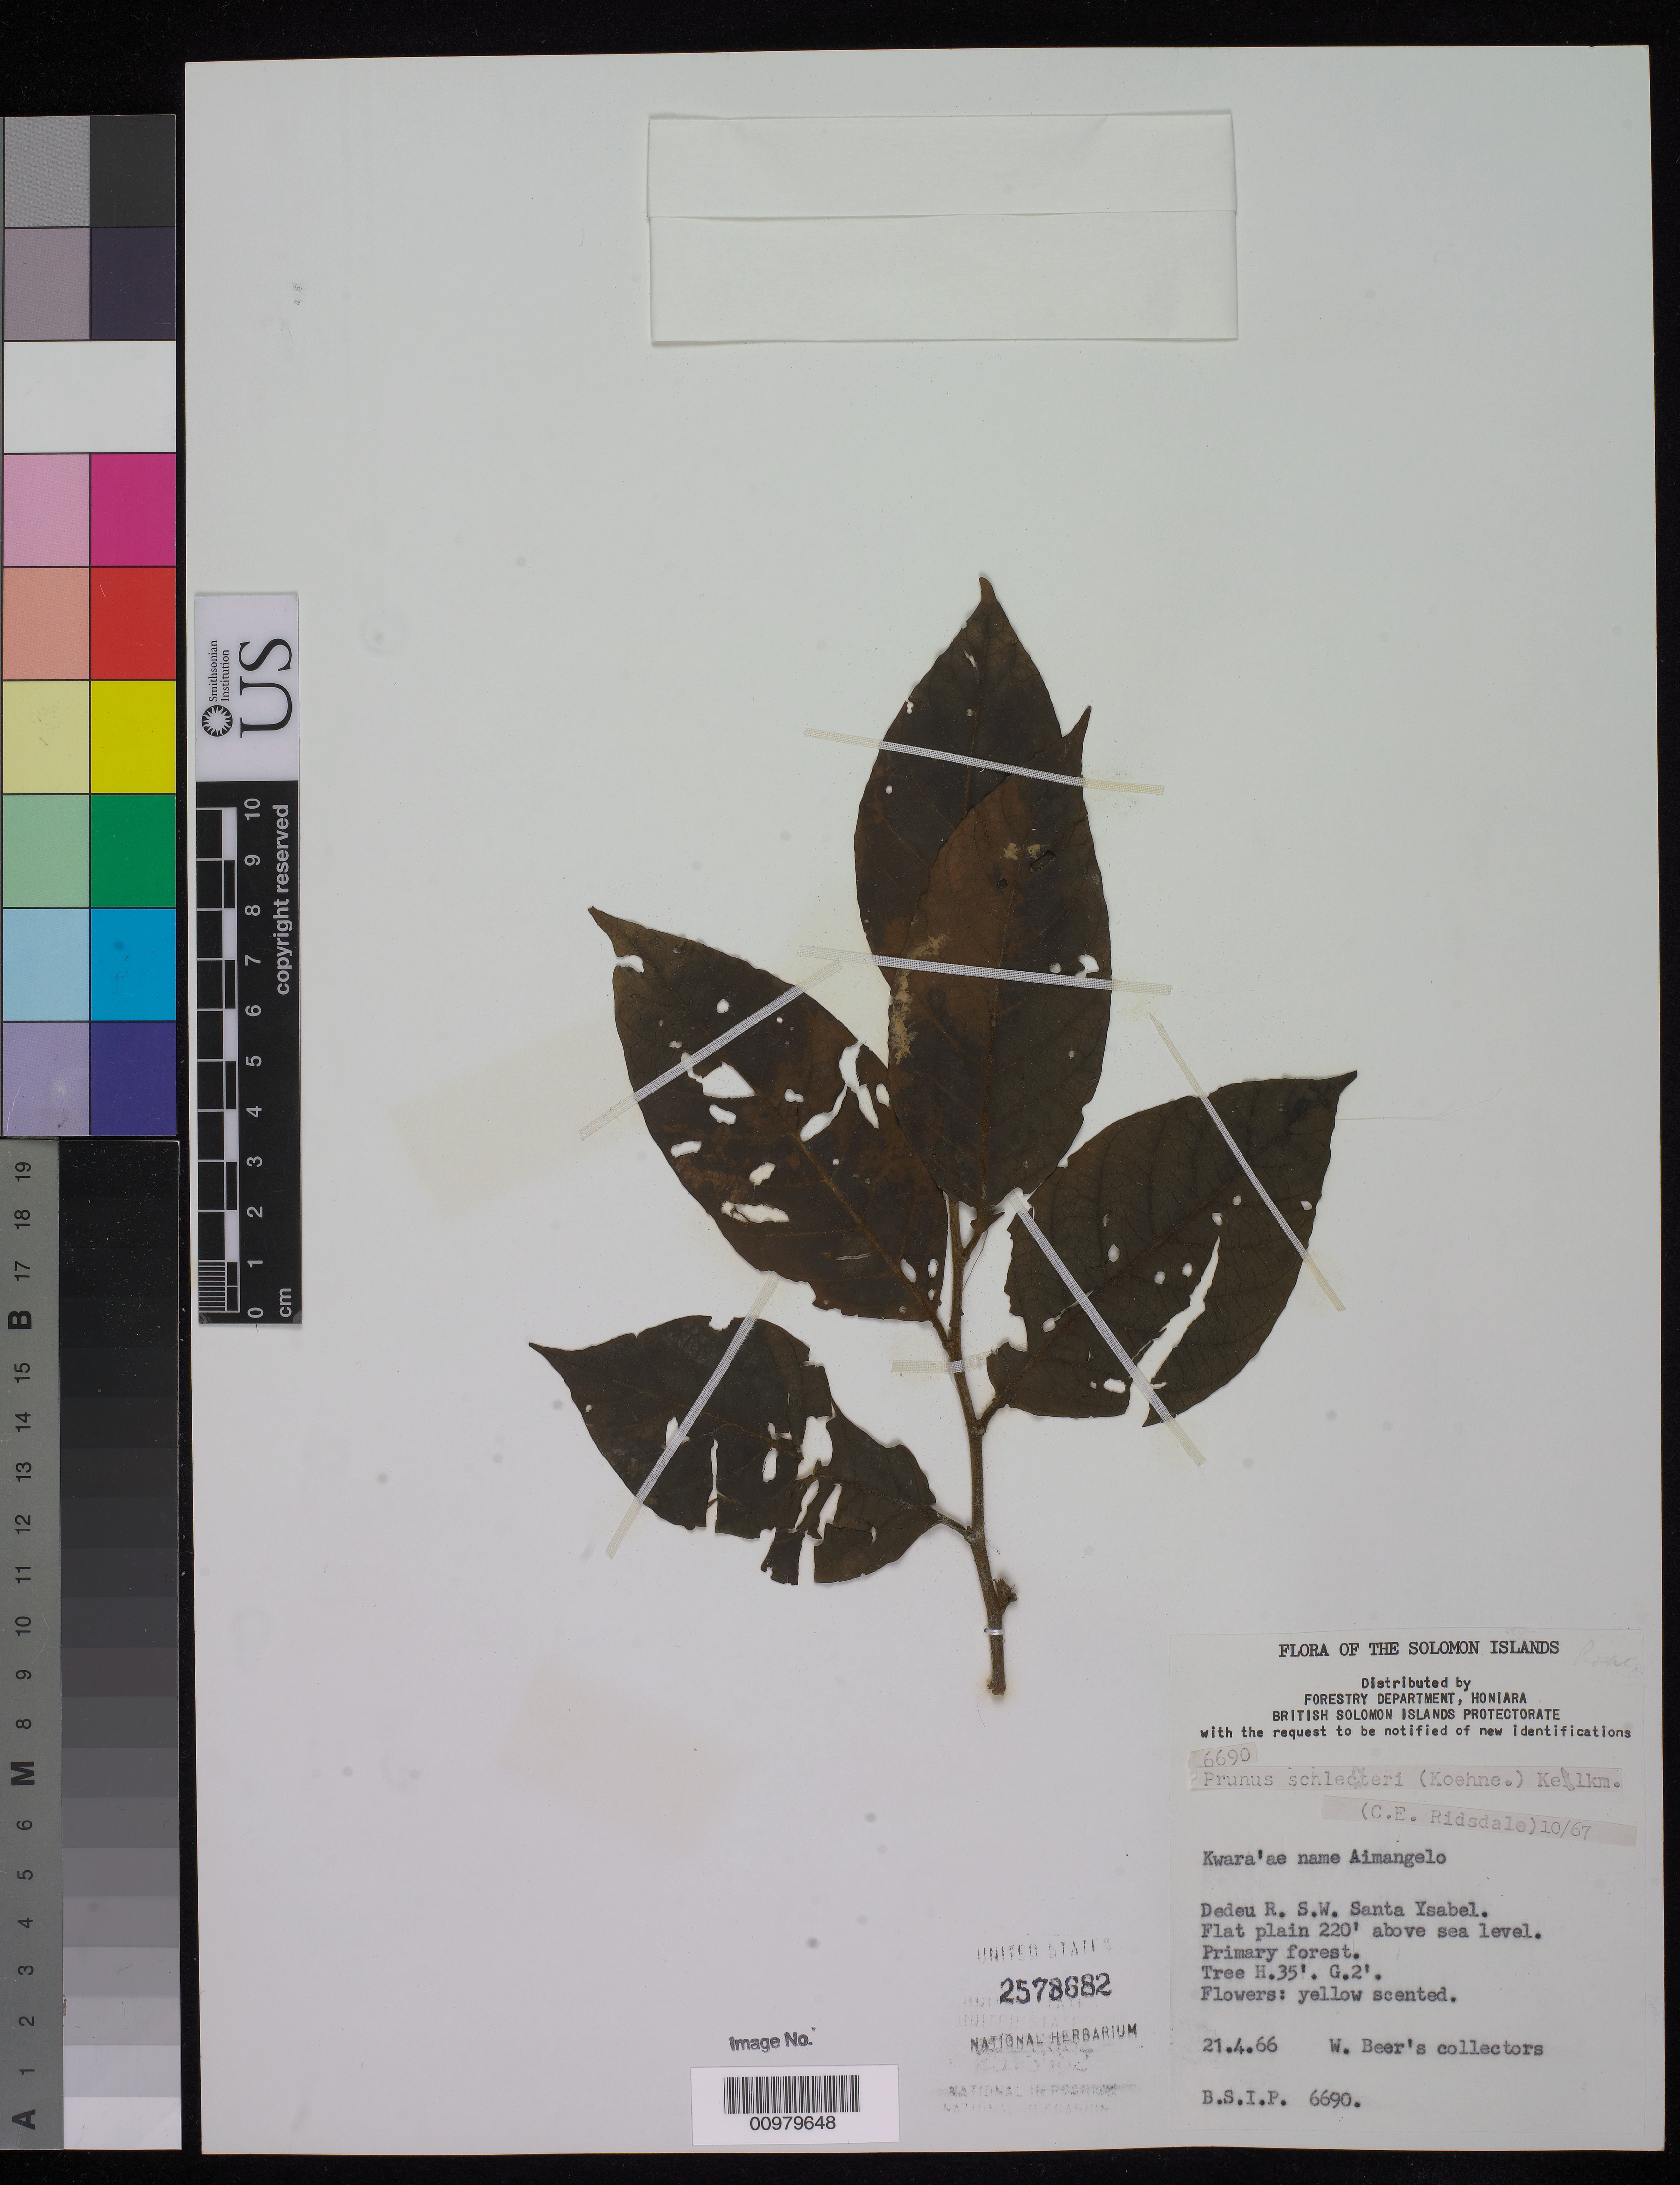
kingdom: Plantae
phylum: Tracheophyta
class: Magnoliopsida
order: Rosales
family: Rosaceae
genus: Prunus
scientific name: Prunus schlechteri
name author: (Koehne) Kalkman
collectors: W. Beer's Collectors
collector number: BSIP 6690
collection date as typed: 21 Apr 1966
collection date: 1966-04-21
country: Solomon Islands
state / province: Isabel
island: Santa Isabel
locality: Dedeu R. S.W. Santa Ysabel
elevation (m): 67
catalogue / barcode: US 2578682